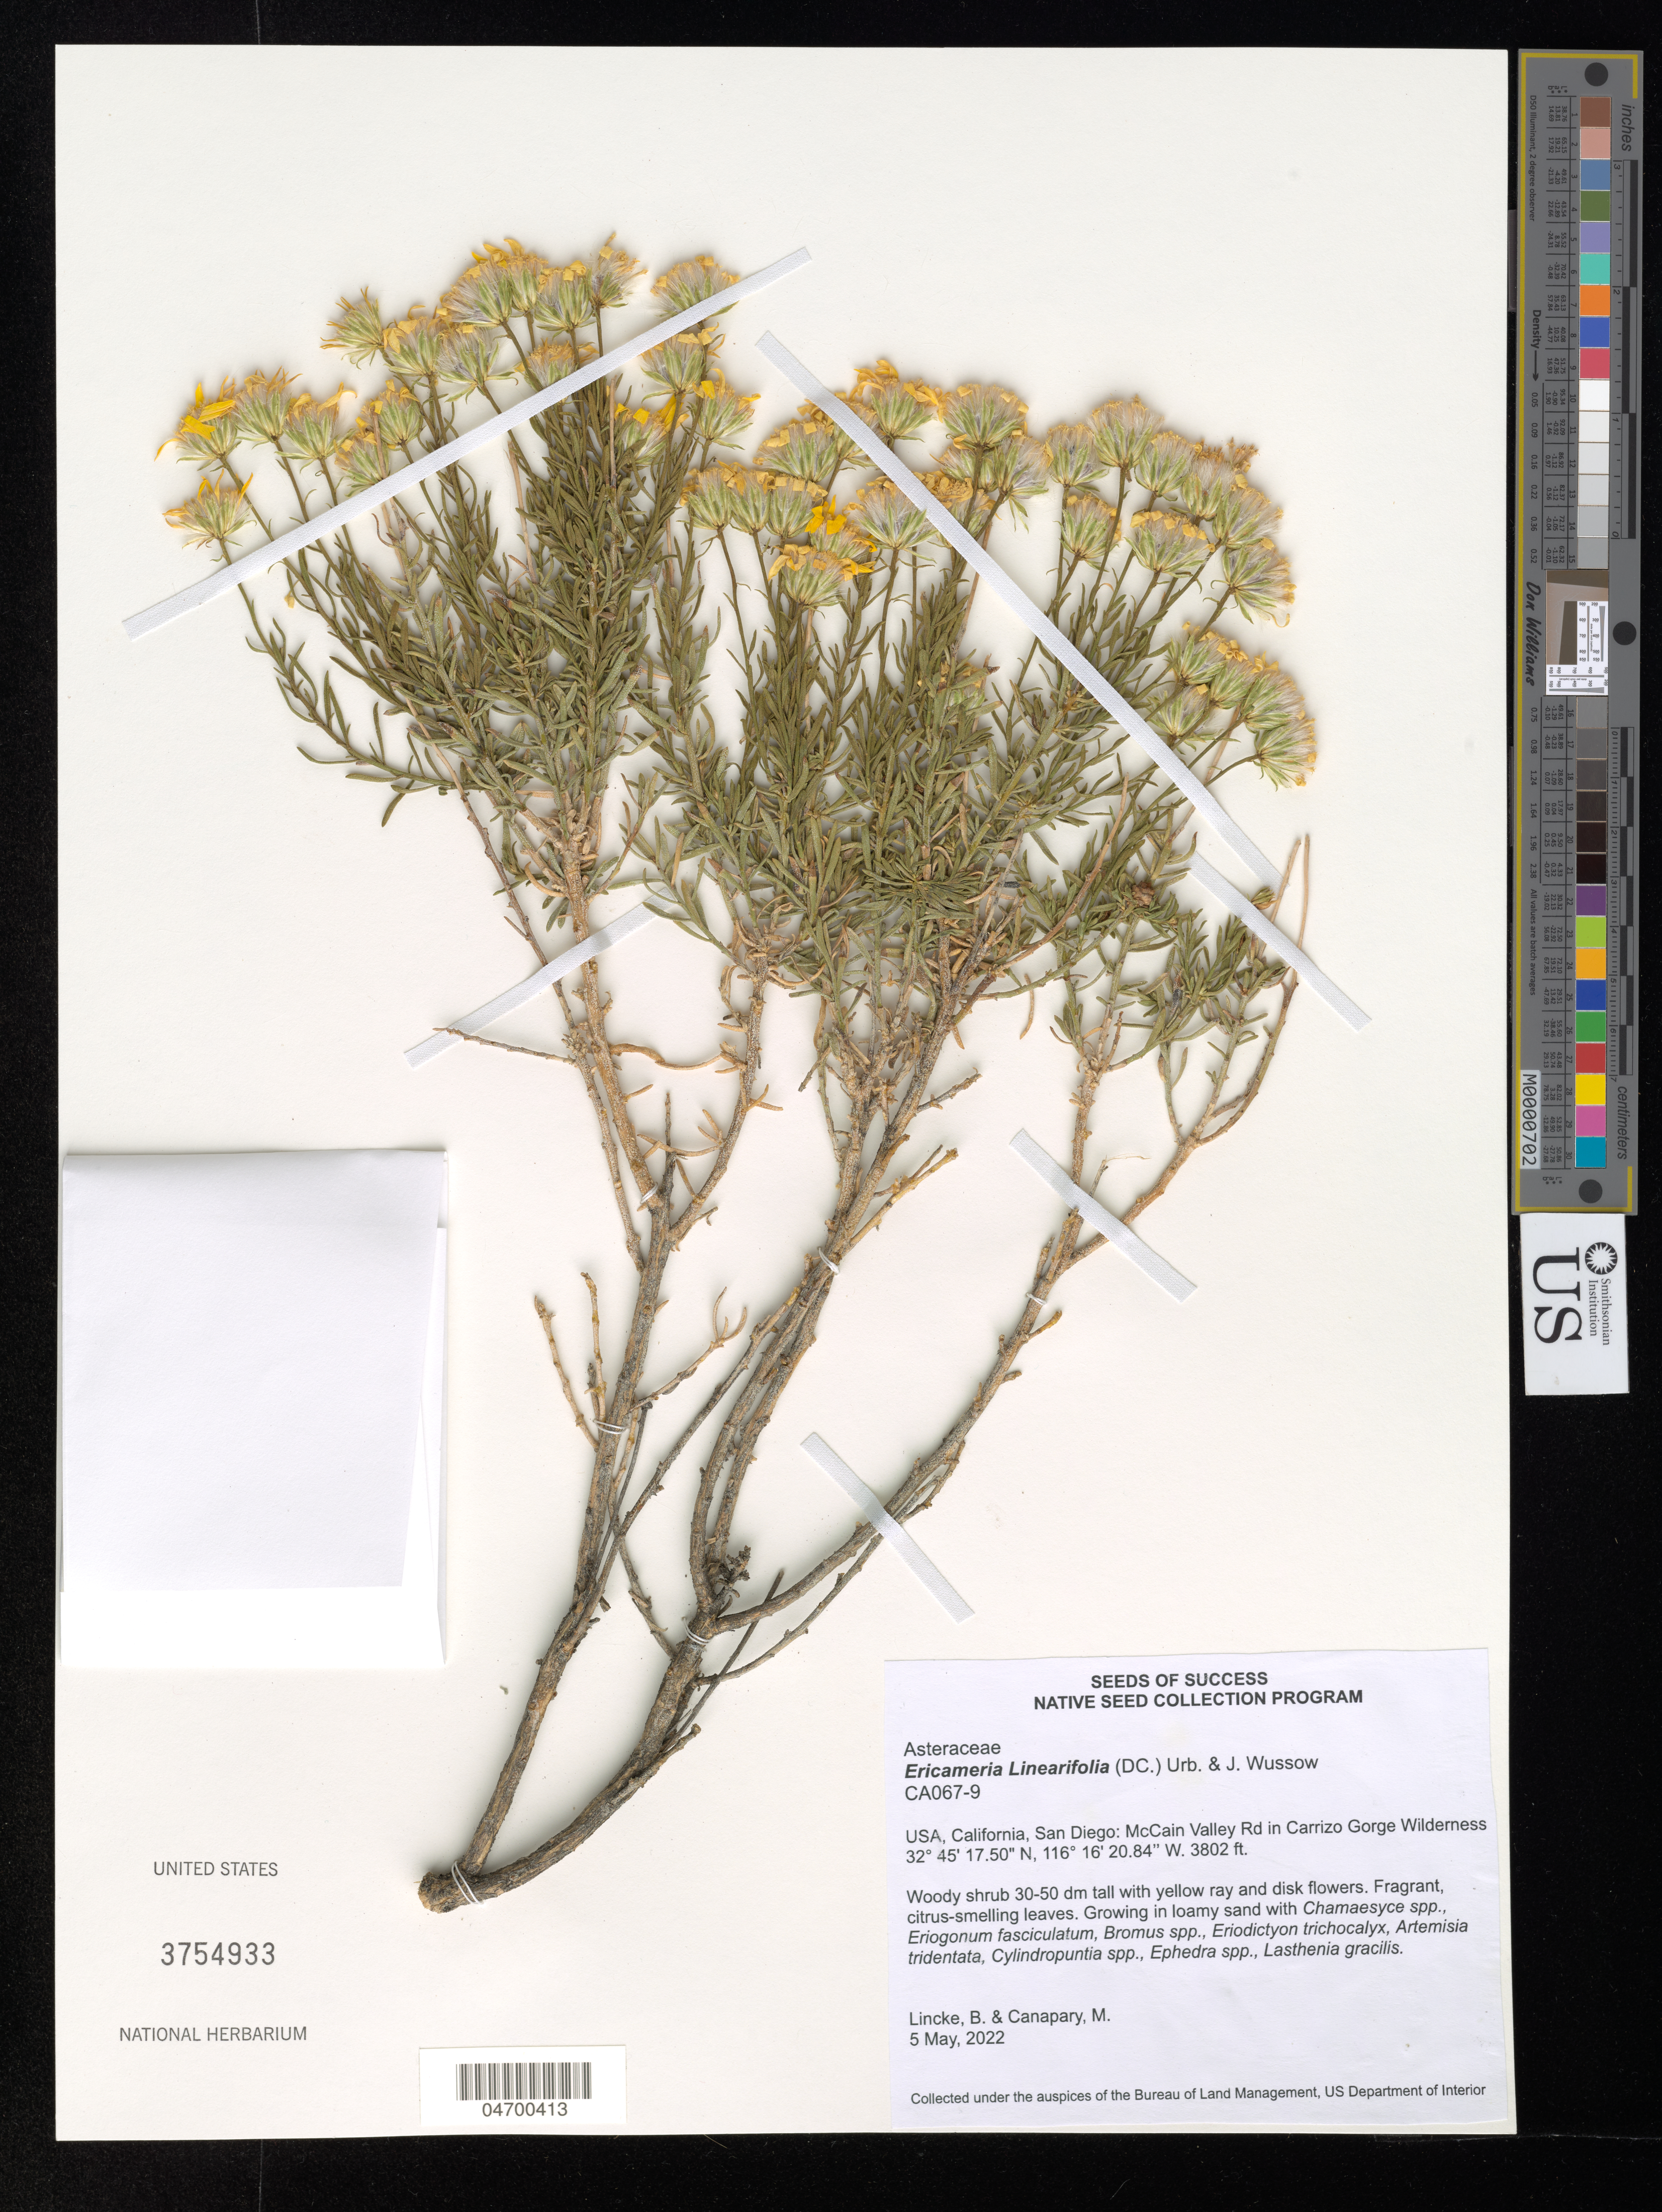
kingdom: Plantae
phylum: Tracheophyta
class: Magnoliopsida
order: Asterales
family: Asteraceae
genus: Ericameria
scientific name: Ericameria linearifolia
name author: (DC.) Urbatsch & Wussow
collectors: B. Lincke & I. Engilis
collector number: CA067-9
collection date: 2022-05-05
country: United States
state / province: California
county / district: San Diego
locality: San Diego: McCain Valley Rd in Carrizo Gorge Wilderness.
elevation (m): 1159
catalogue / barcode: US 3754933